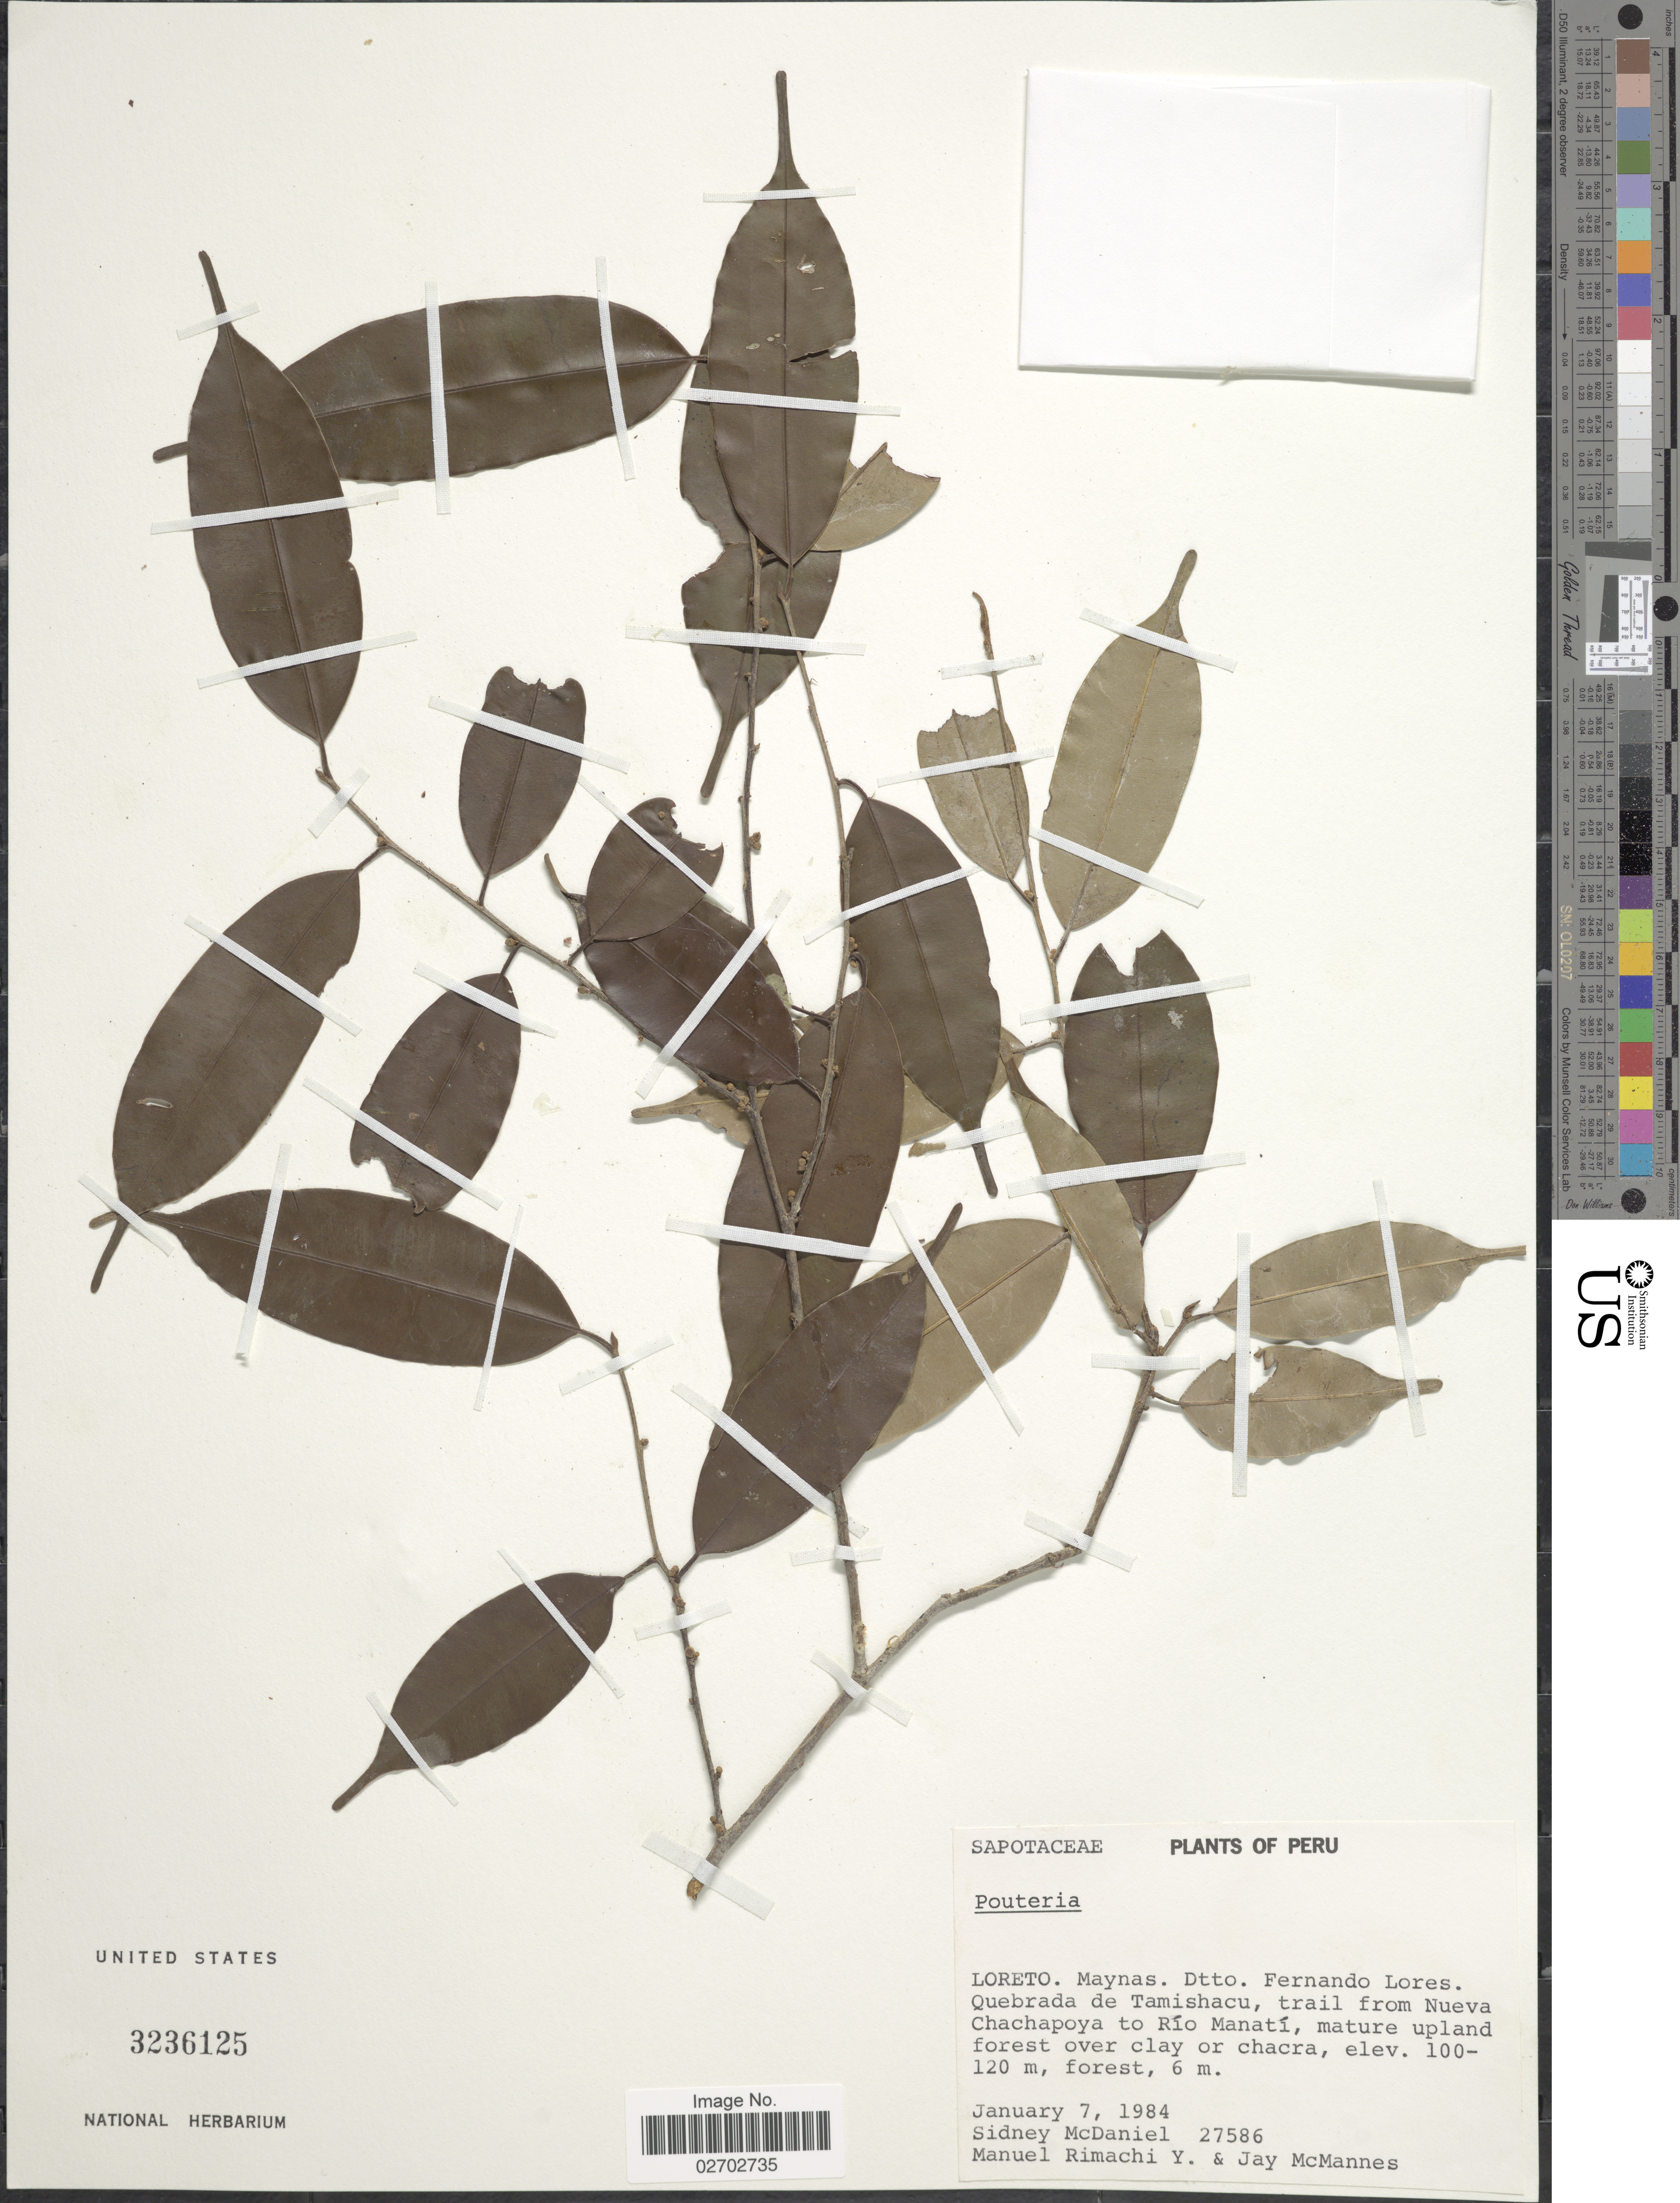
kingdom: Plantae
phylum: Tracheophyta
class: Magnoliopsida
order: Ericales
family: Sapotaceae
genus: Pouteria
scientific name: Pouteria sp.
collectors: S. McDaniel, M. Rimachi Y. & J. McMannes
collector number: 27586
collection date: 1984-01-07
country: Peru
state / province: Loreto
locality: Maynas. Dtto. Fernando Lores. Quebrada de Tamishacu, trail from Nueva Chachapoya to Rio Manati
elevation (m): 100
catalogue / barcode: US 3236125